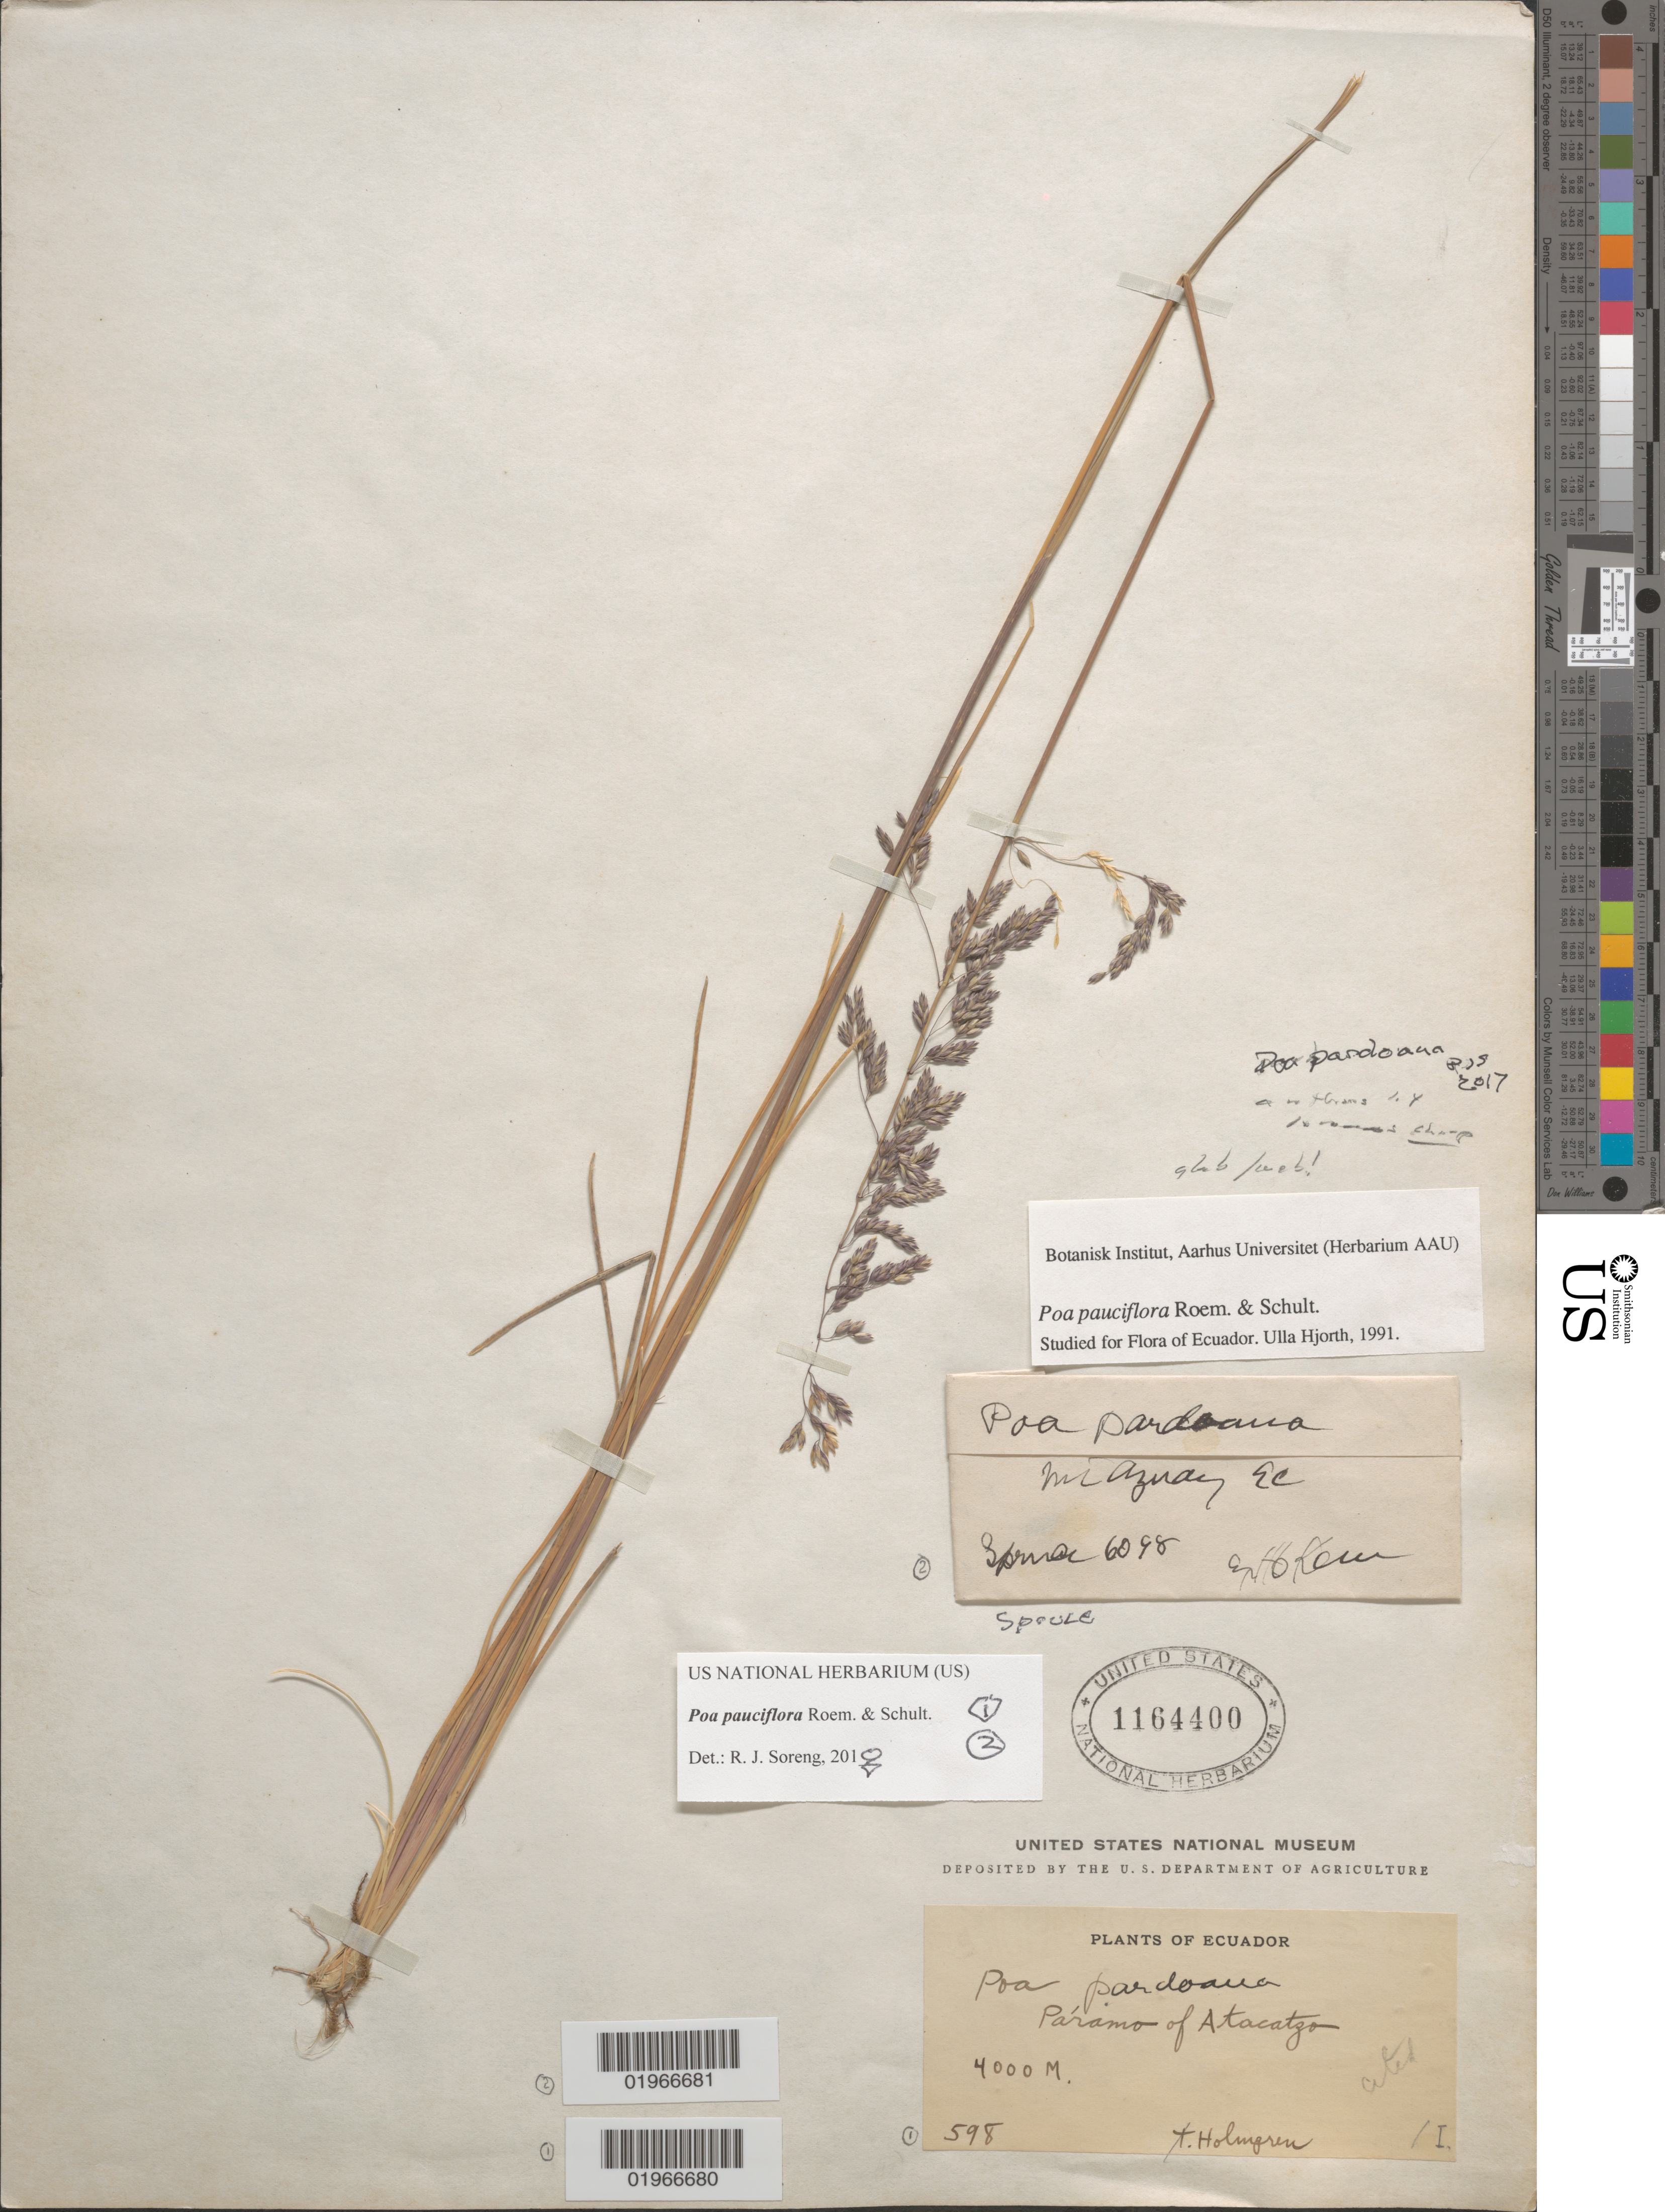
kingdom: Plantae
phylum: Tracheophyta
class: Liliopsida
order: Poales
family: Poaceae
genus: Poa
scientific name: Poa pauciflora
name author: Roem. & Schult.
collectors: -. Spruce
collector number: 6098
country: Ecuador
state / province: Azuay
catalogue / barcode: US 1164400-2